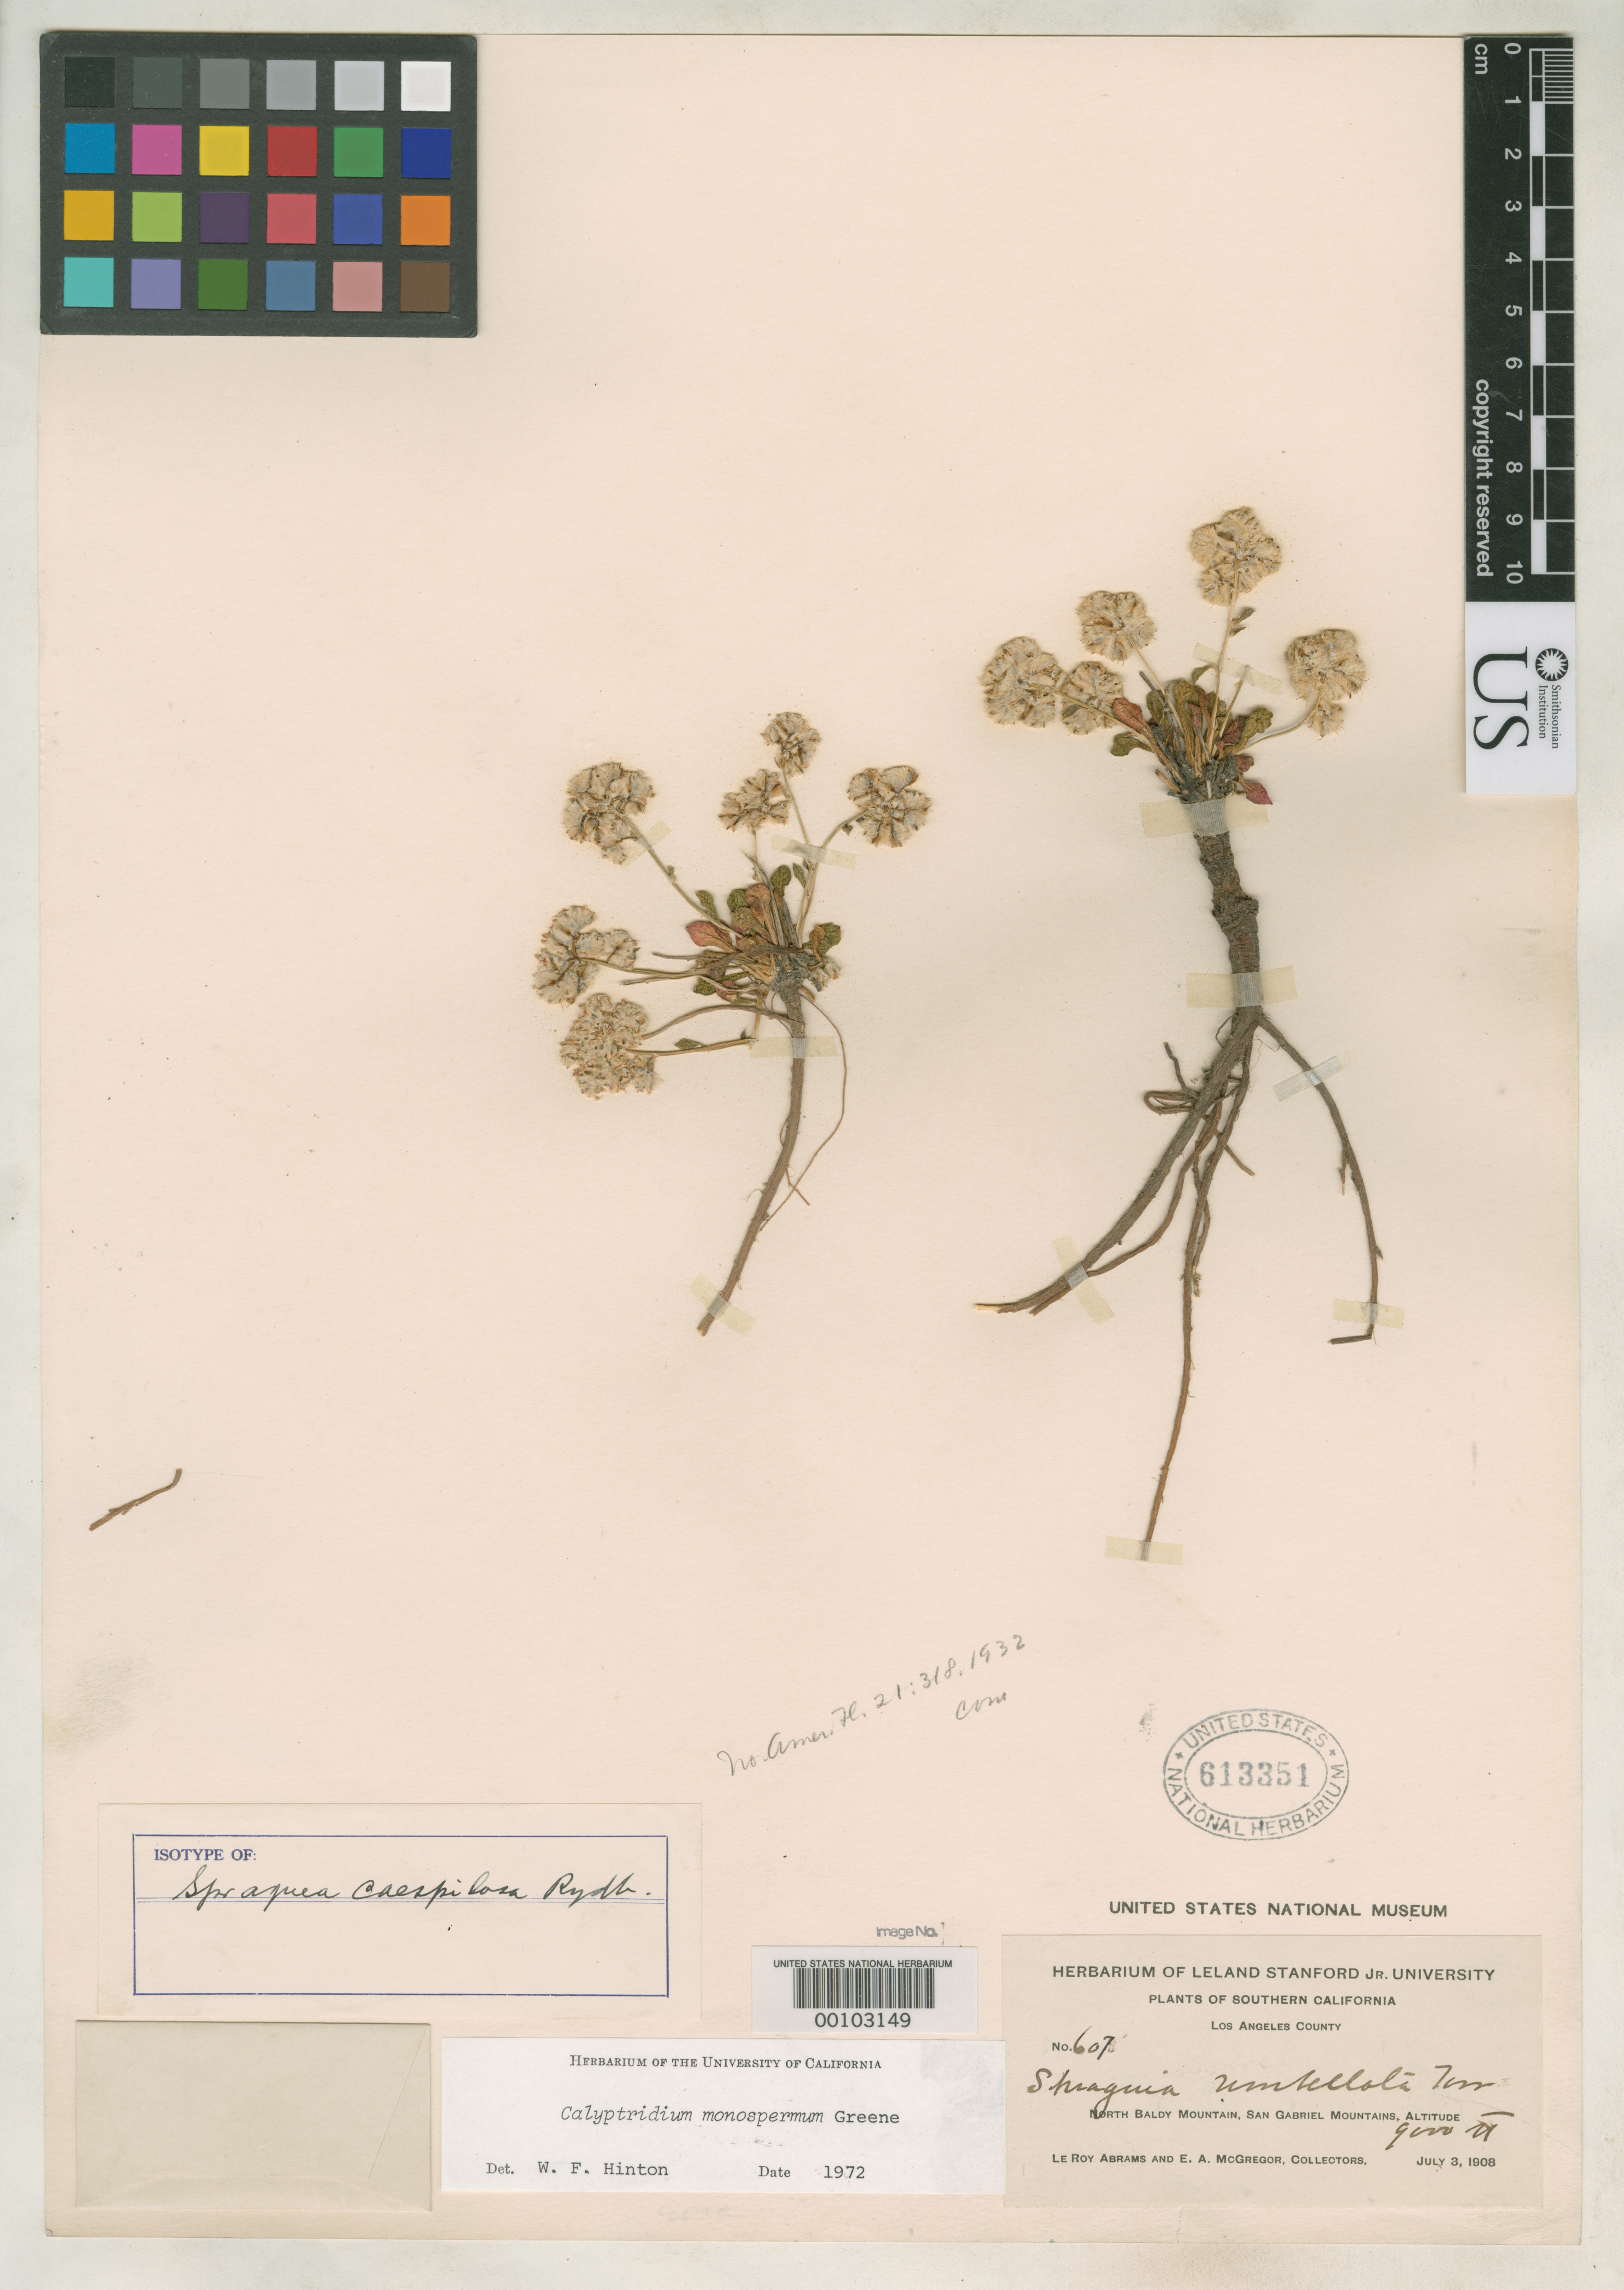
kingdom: Plantae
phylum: Tracheophyta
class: Magnoliopsida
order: Caryophyllales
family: Montiaceae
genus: Spraguea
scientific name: Spraguea caespitosa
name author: Rydb.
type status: Isotype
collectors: L. Abrams & E. A. McGregor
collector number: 607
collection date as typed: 03 Jul 1908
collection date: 1908-07-03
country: United States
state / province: California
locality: North Baldy Mt.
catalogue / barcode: US 613351